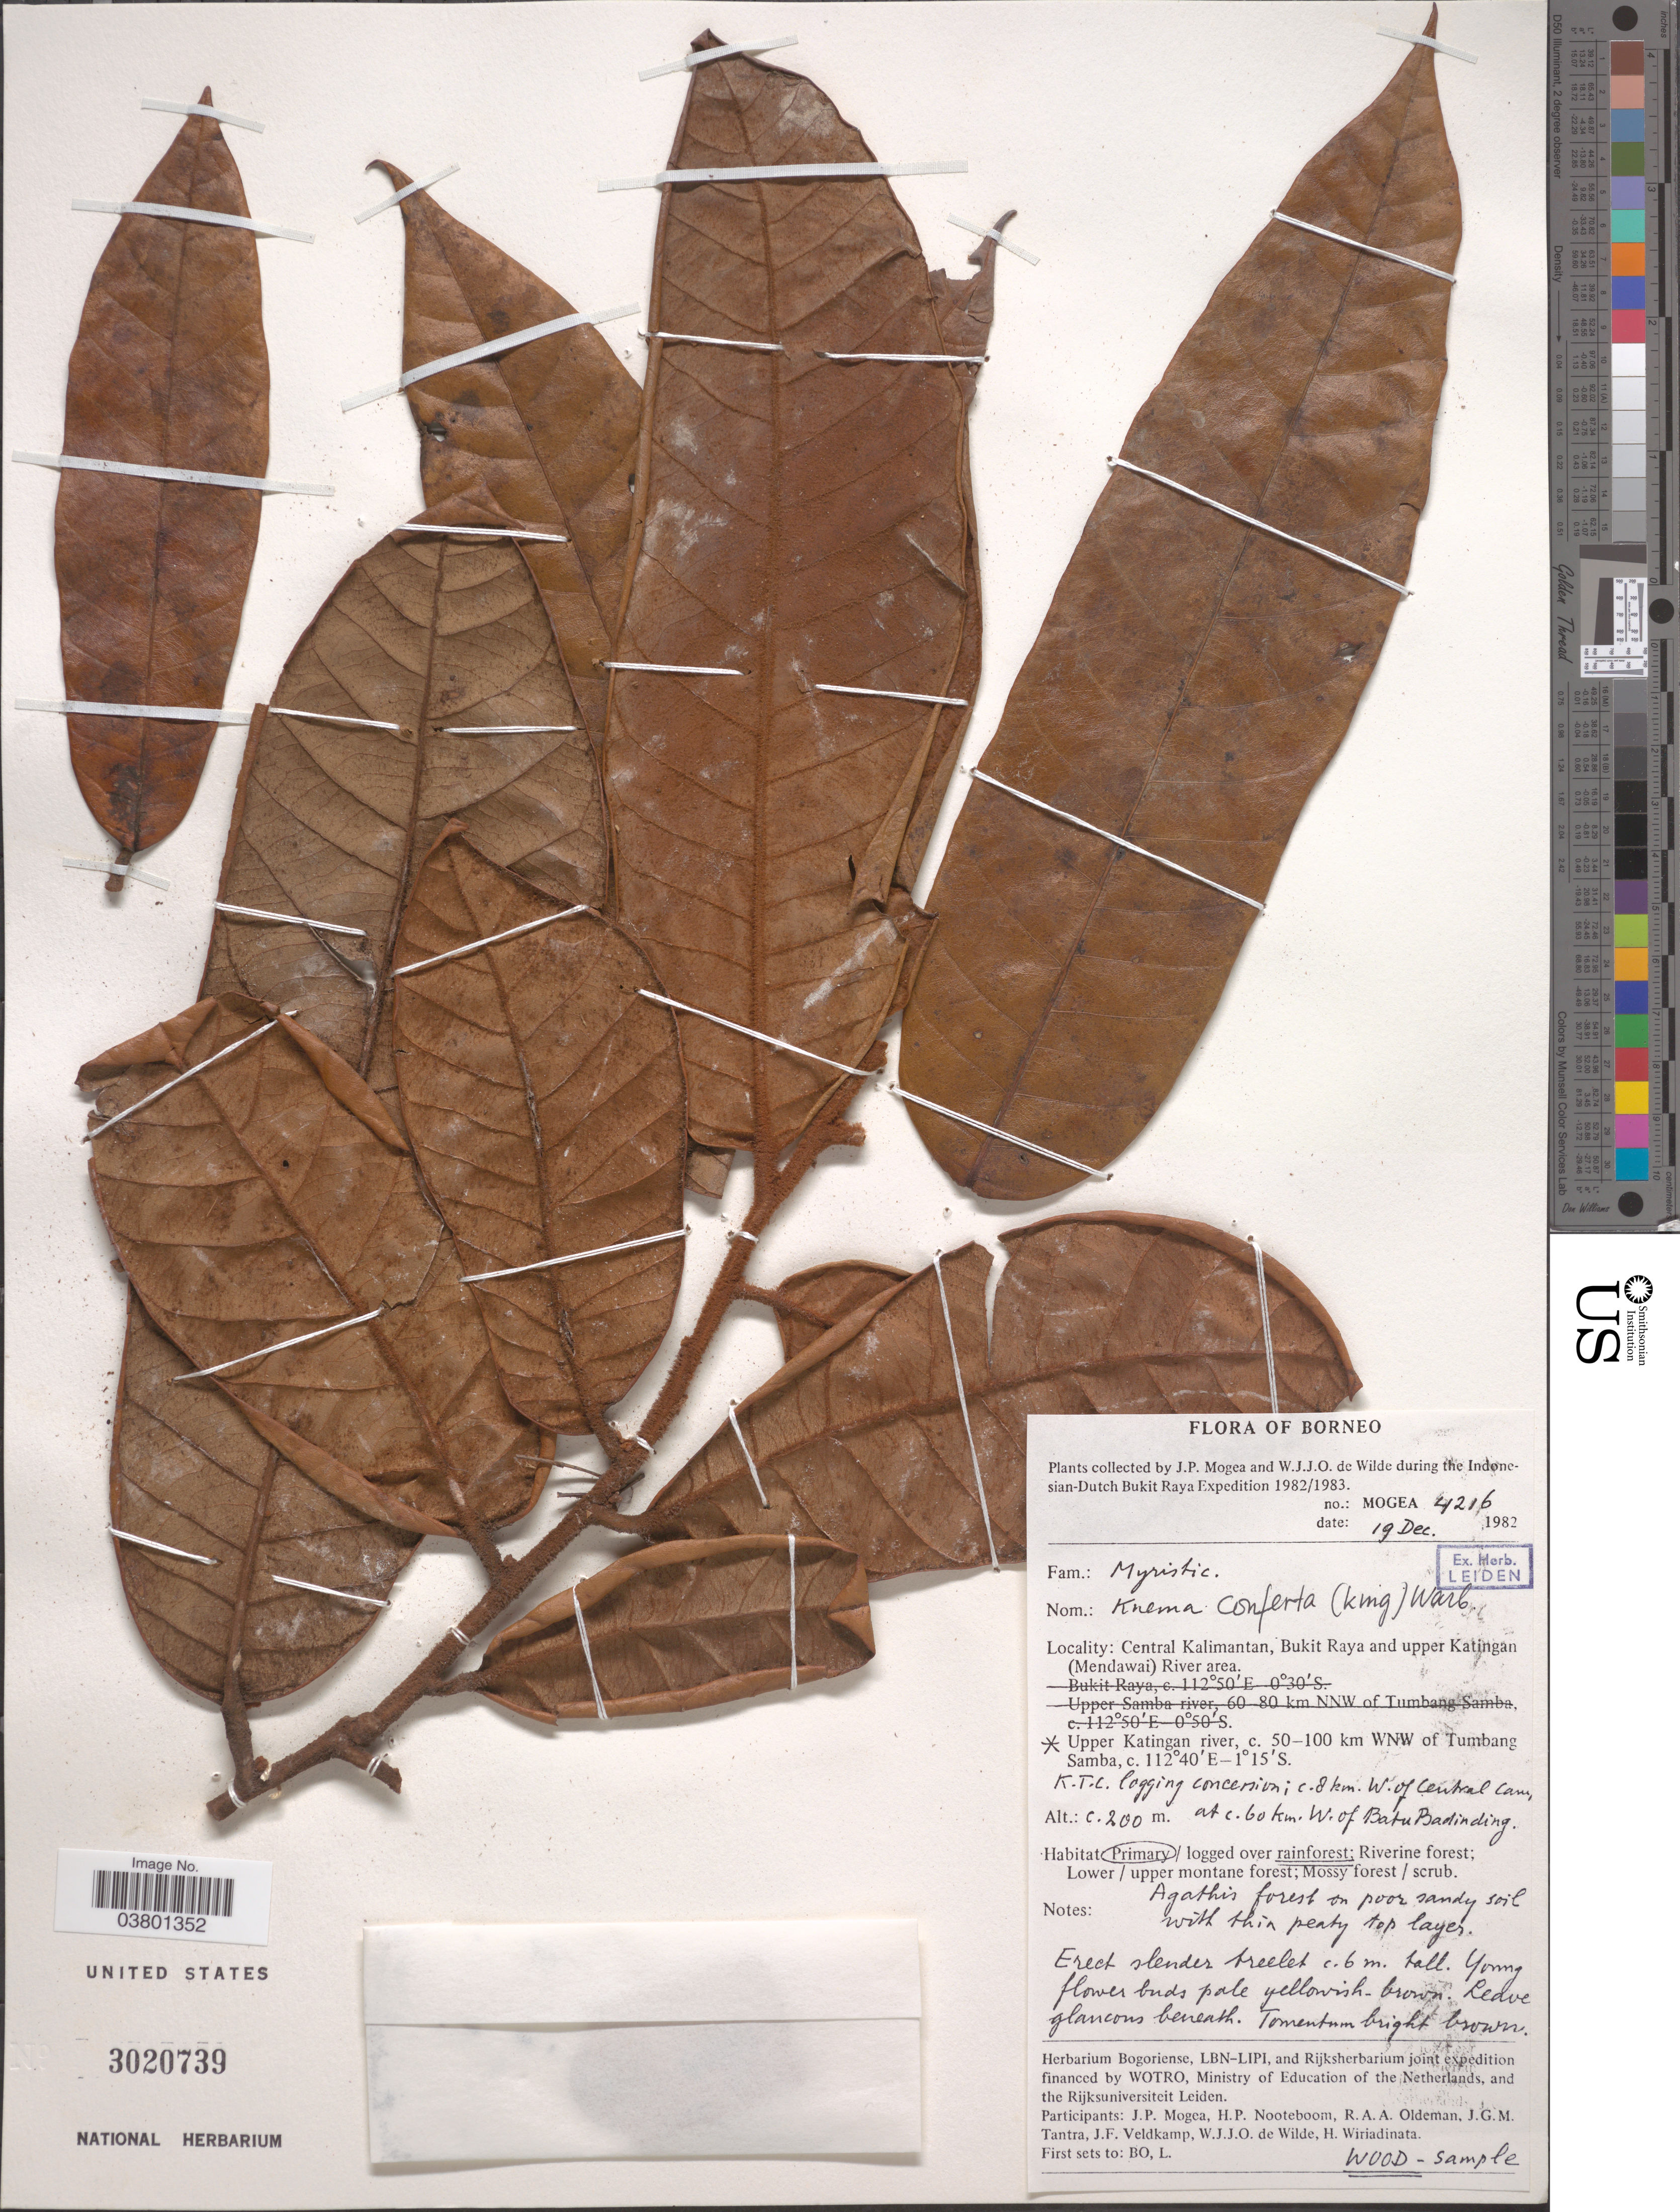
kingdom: Plantae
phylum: Tracheophyta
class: Magnoliopsida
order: Magnoliales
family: Myristicaceae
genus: Knema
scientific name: Knema conferta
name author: (King) Warb.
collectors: J. Mogea & W. J. de Wilde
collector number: Mogea 4216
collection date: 1982-12-19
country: Indonesia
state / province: Kalimantan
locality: Borneo. During the Indonesian-Dutch Bukit Raya. Central Kalimantan, Bukit Raya and upper Katingan (Mendawai) River area. Upper Katingan river, c. 50-100 km WNW of Tumbang Samba. K.TC. logging concession; c. 8 km. W. of Central Camp at c. 60 km.W. of Batu Badinding.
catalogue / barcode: US 3020739